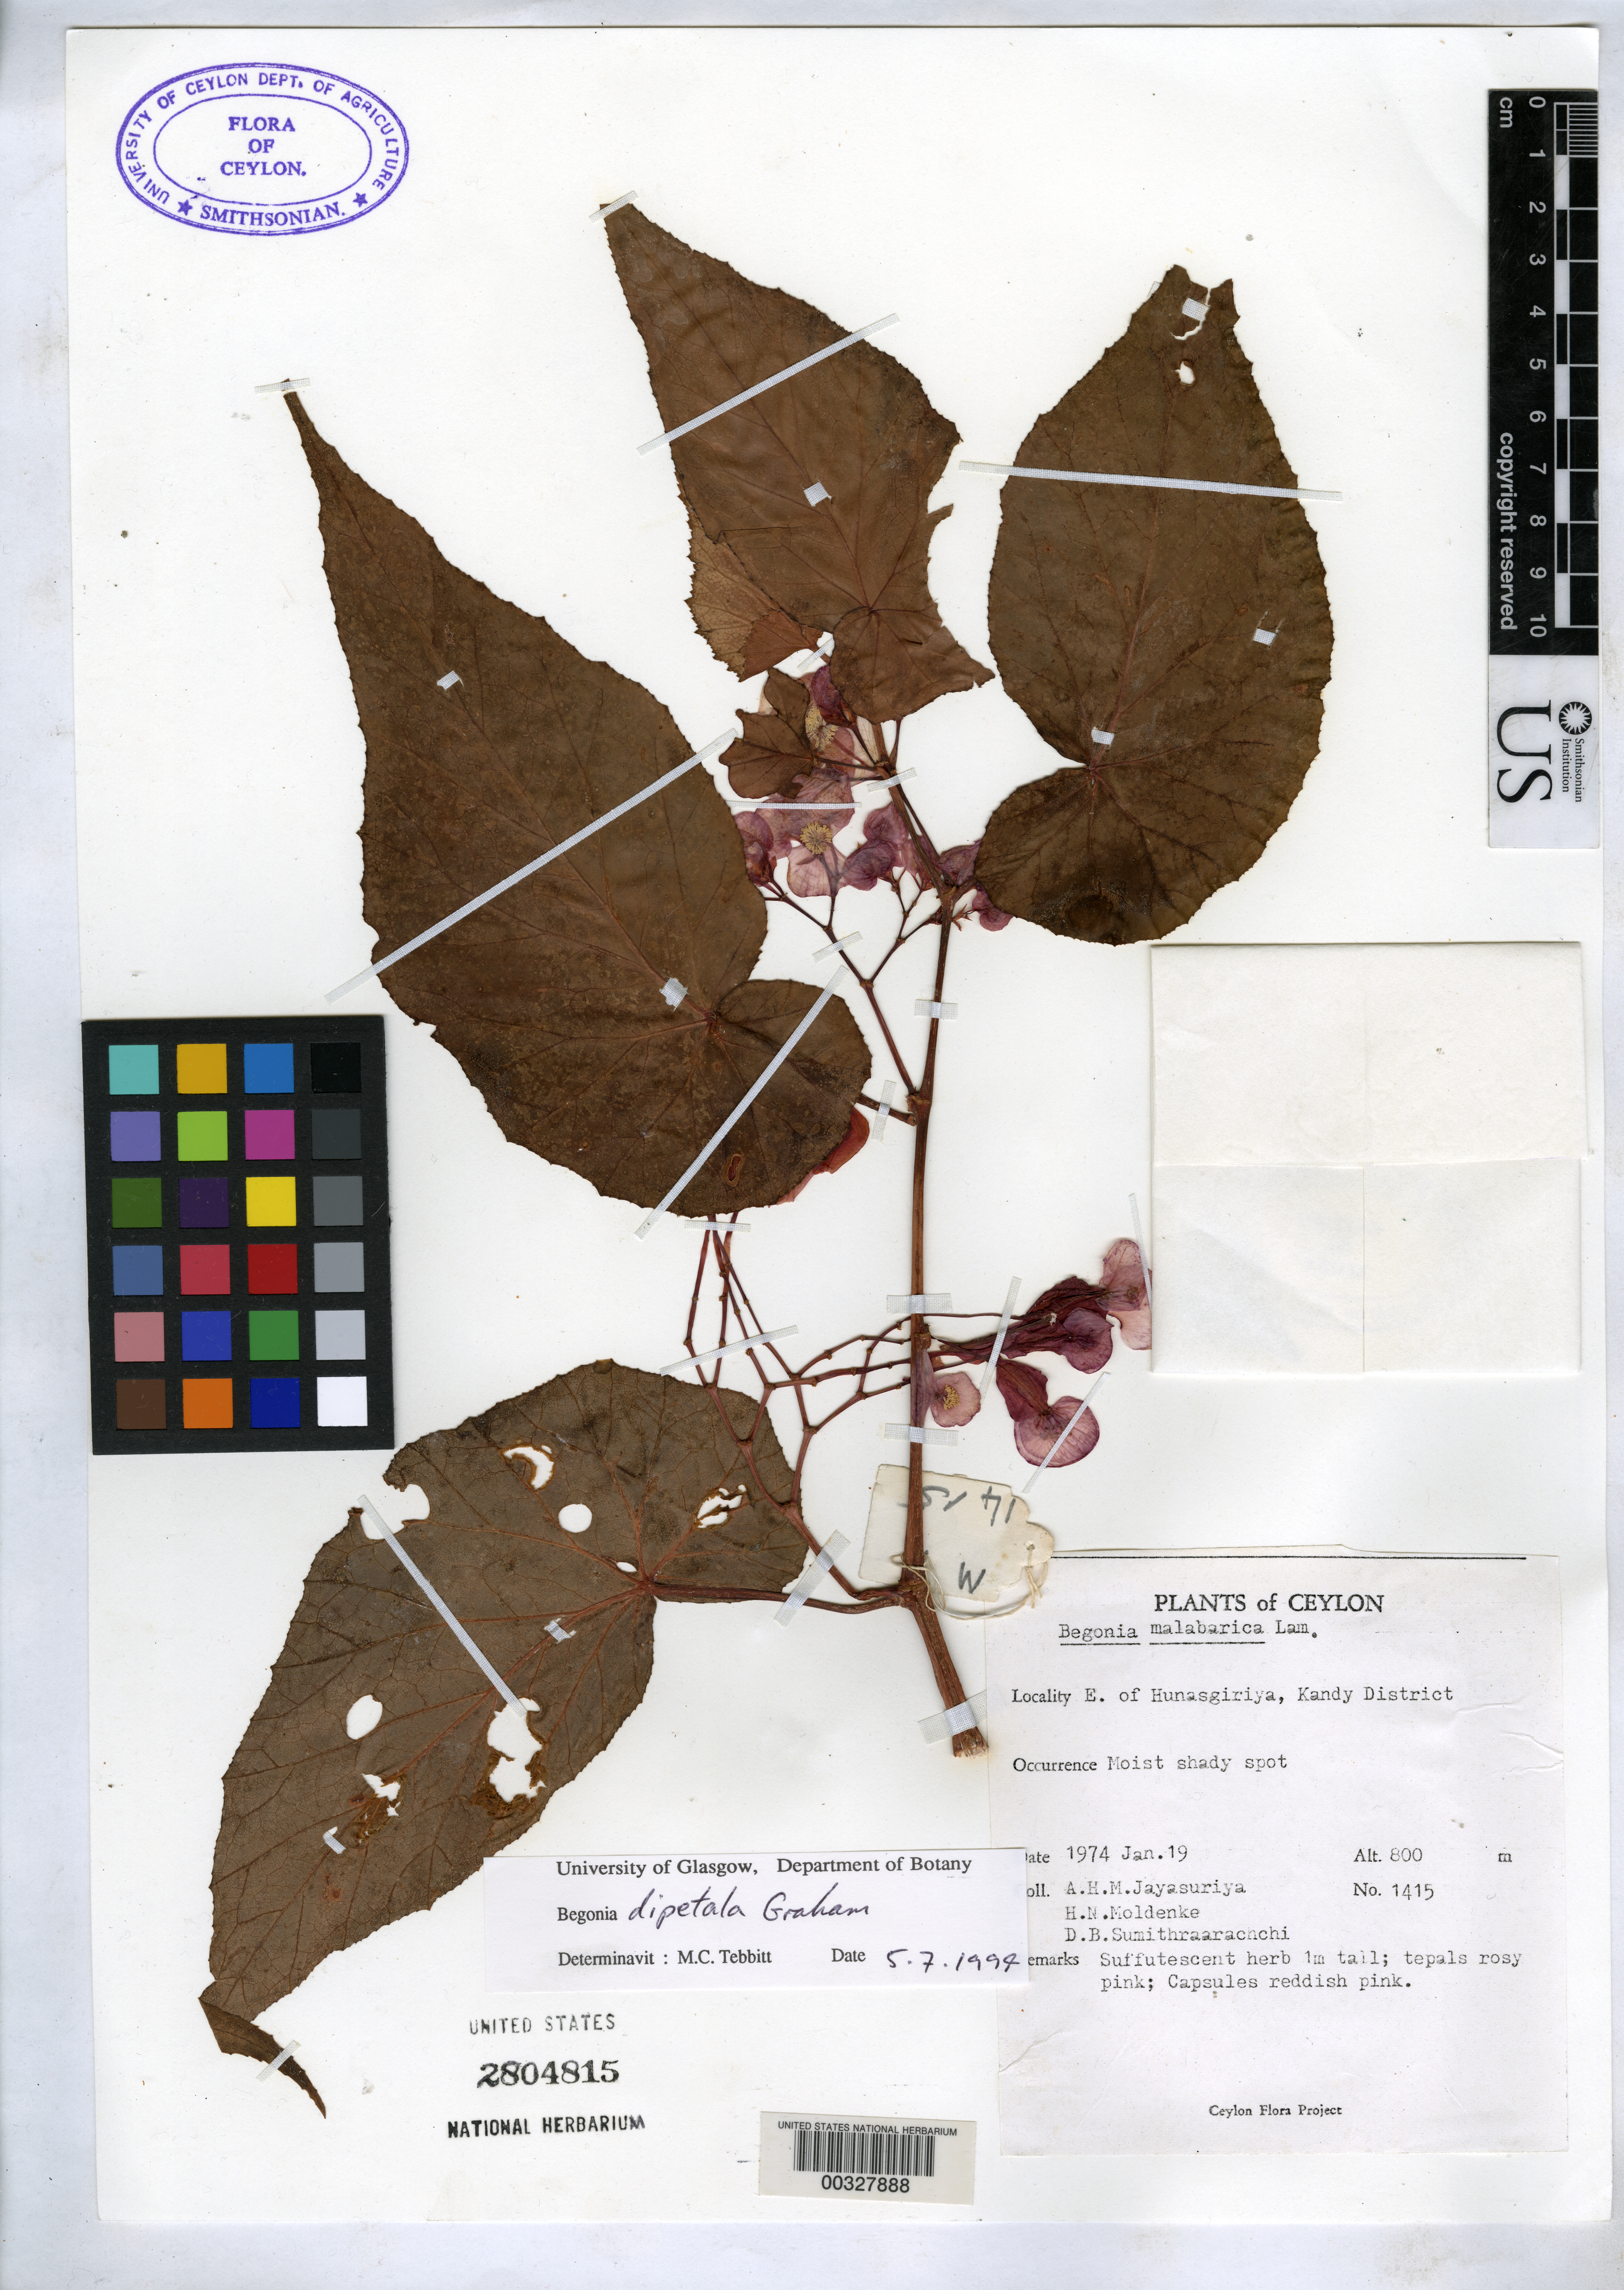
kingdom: Plantae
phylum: Tracheophyta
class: Magnoliopsida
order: Cucurbitales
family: Begoniaceae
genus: Begonia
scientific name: Begonia dipetala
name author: Graham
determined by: Tebbitt, M. C.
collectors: A. H. Jayasuriya, H. N. Moldenke & D. B. Sumithraarachchi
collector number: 1415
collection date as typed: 19 Jan 1974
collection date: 1974-01-19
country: Sri Lanka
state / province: Central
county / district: Kandy Dist.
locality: E of hunasgiriya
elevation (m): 800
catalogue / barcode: US 2804815